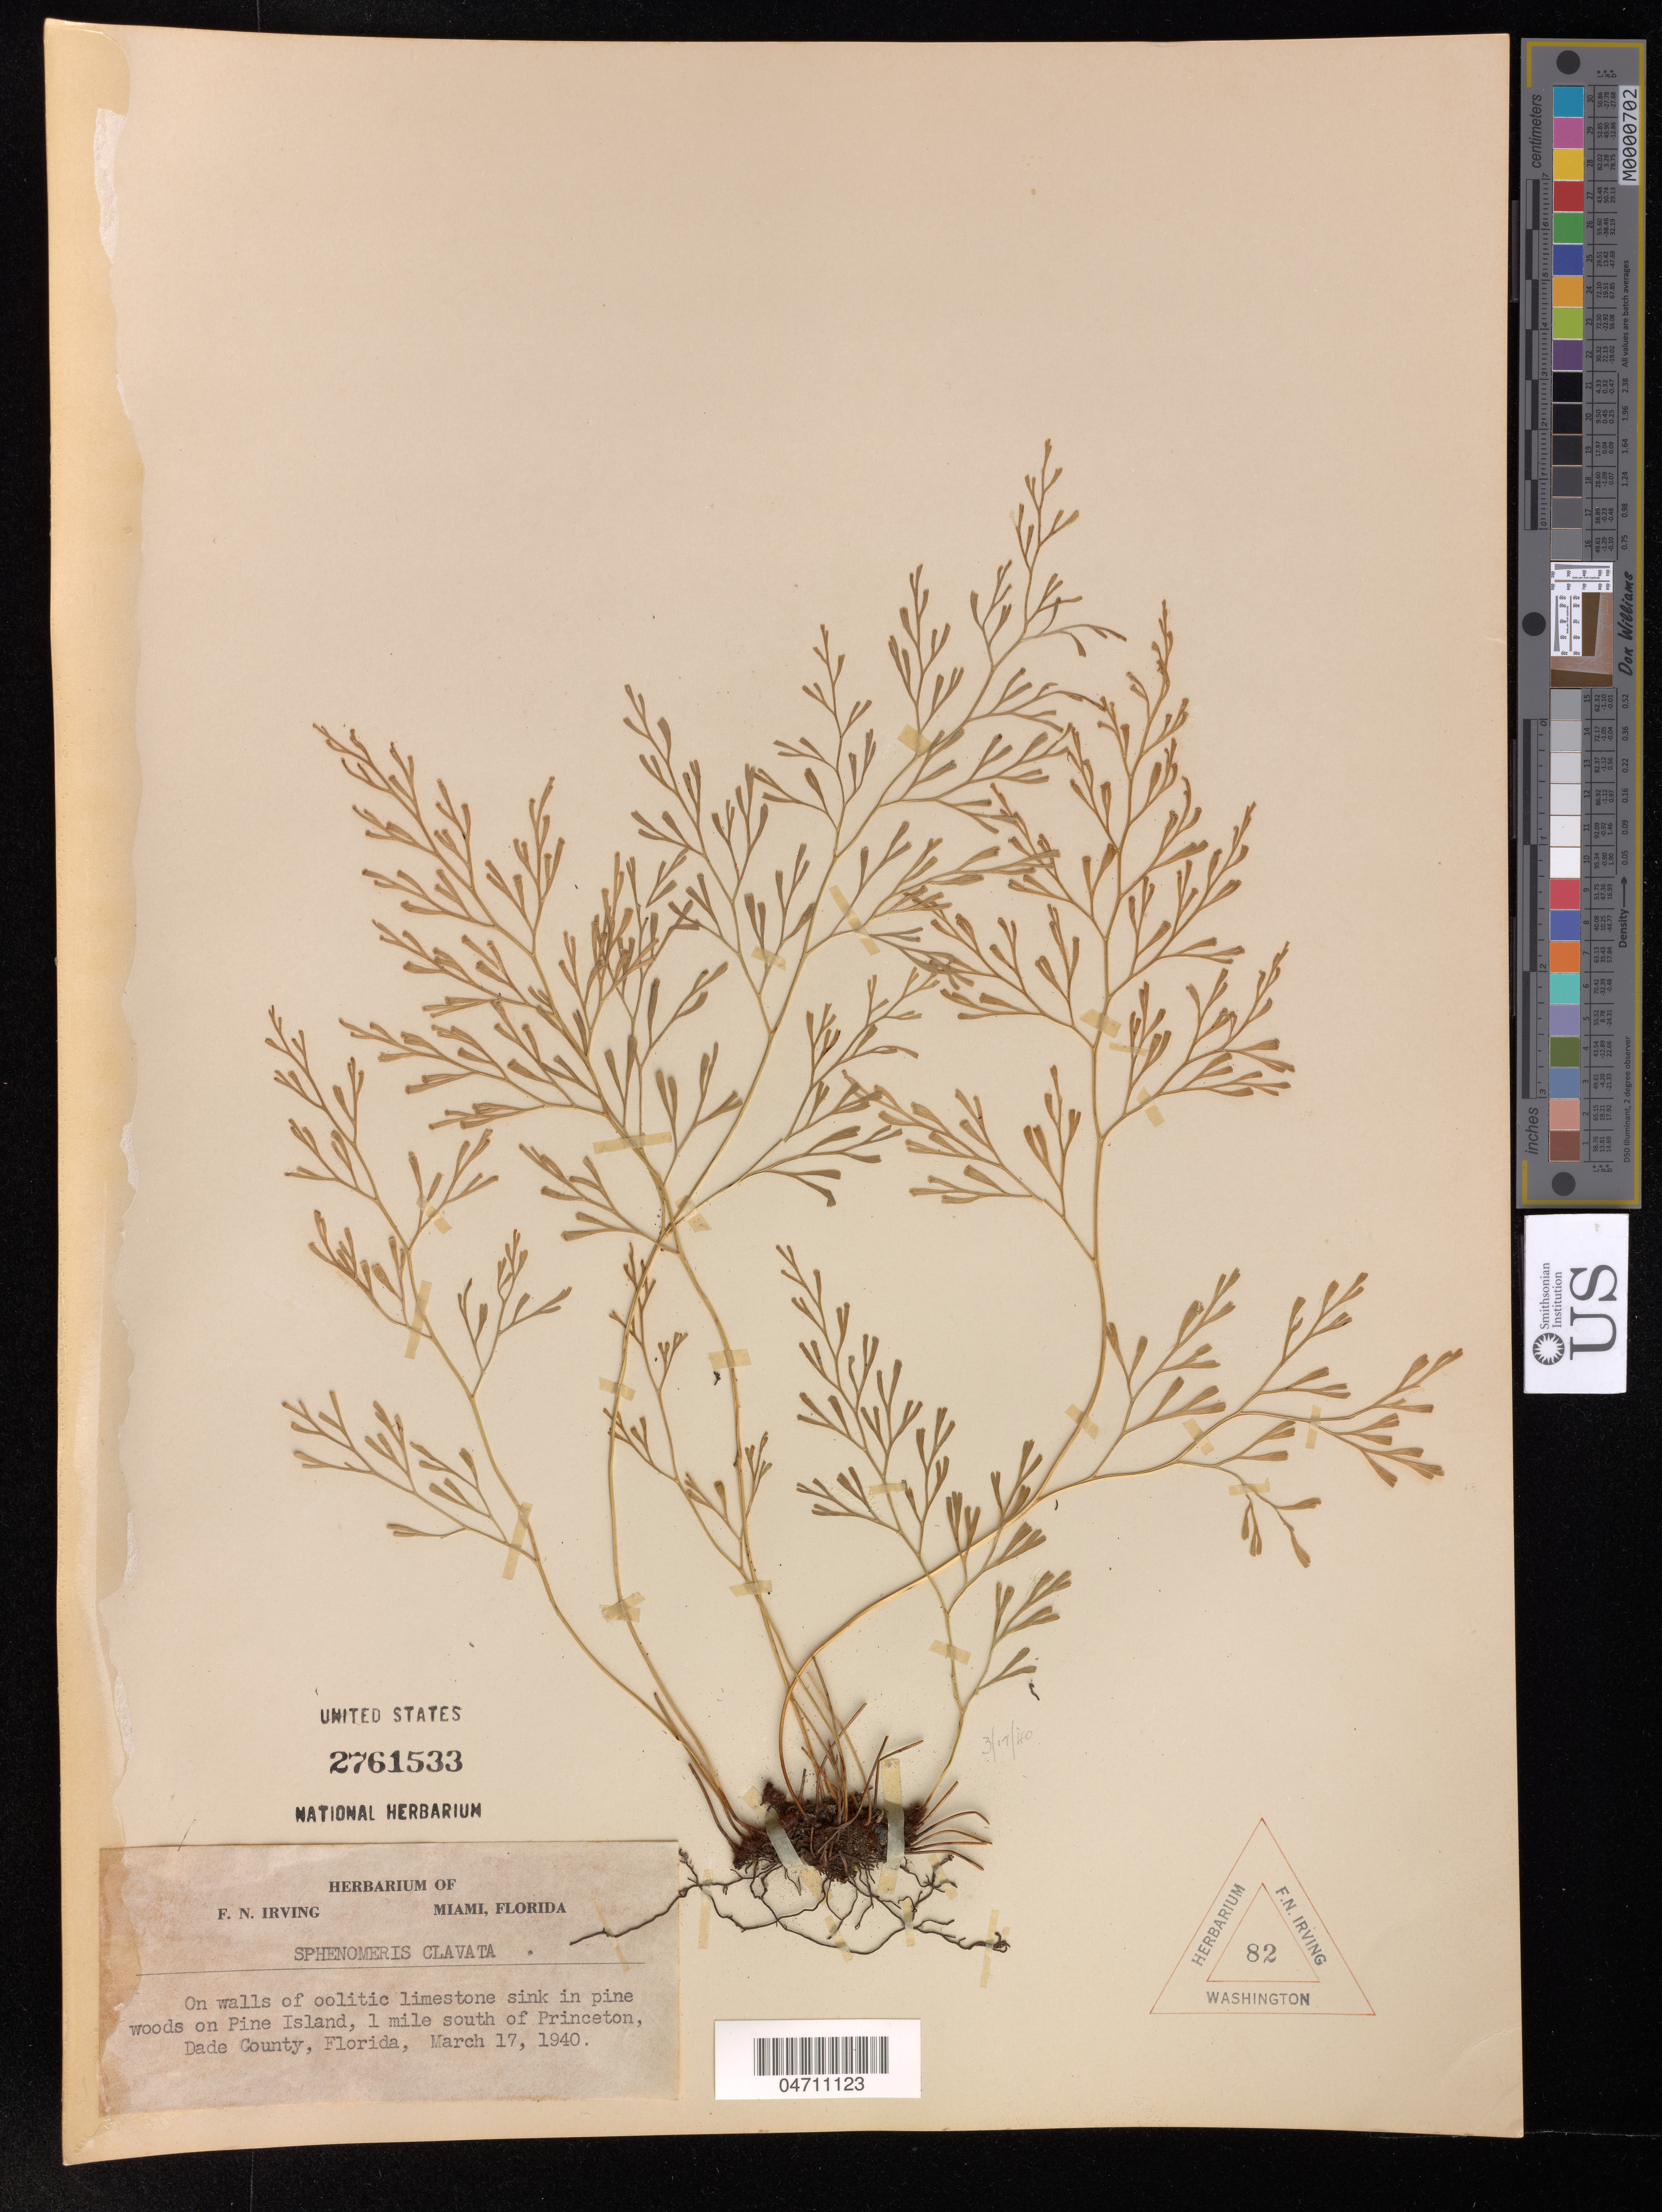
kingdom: Plantae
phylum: Tracheophyta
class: Polypodiopsida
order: Polypodiales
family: Lindsaeaceae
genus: Sphenomeris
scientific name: Sphenomeris clavata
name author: (L.) Maxon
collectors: ex herb. F.N. Irving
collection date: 1940-03-17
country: United States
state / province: Florida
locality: On walls of oolitic limestone sink in pine woods on Pine Island, 1 mile south of Princeton, Dade County.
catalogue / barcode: US 2761533